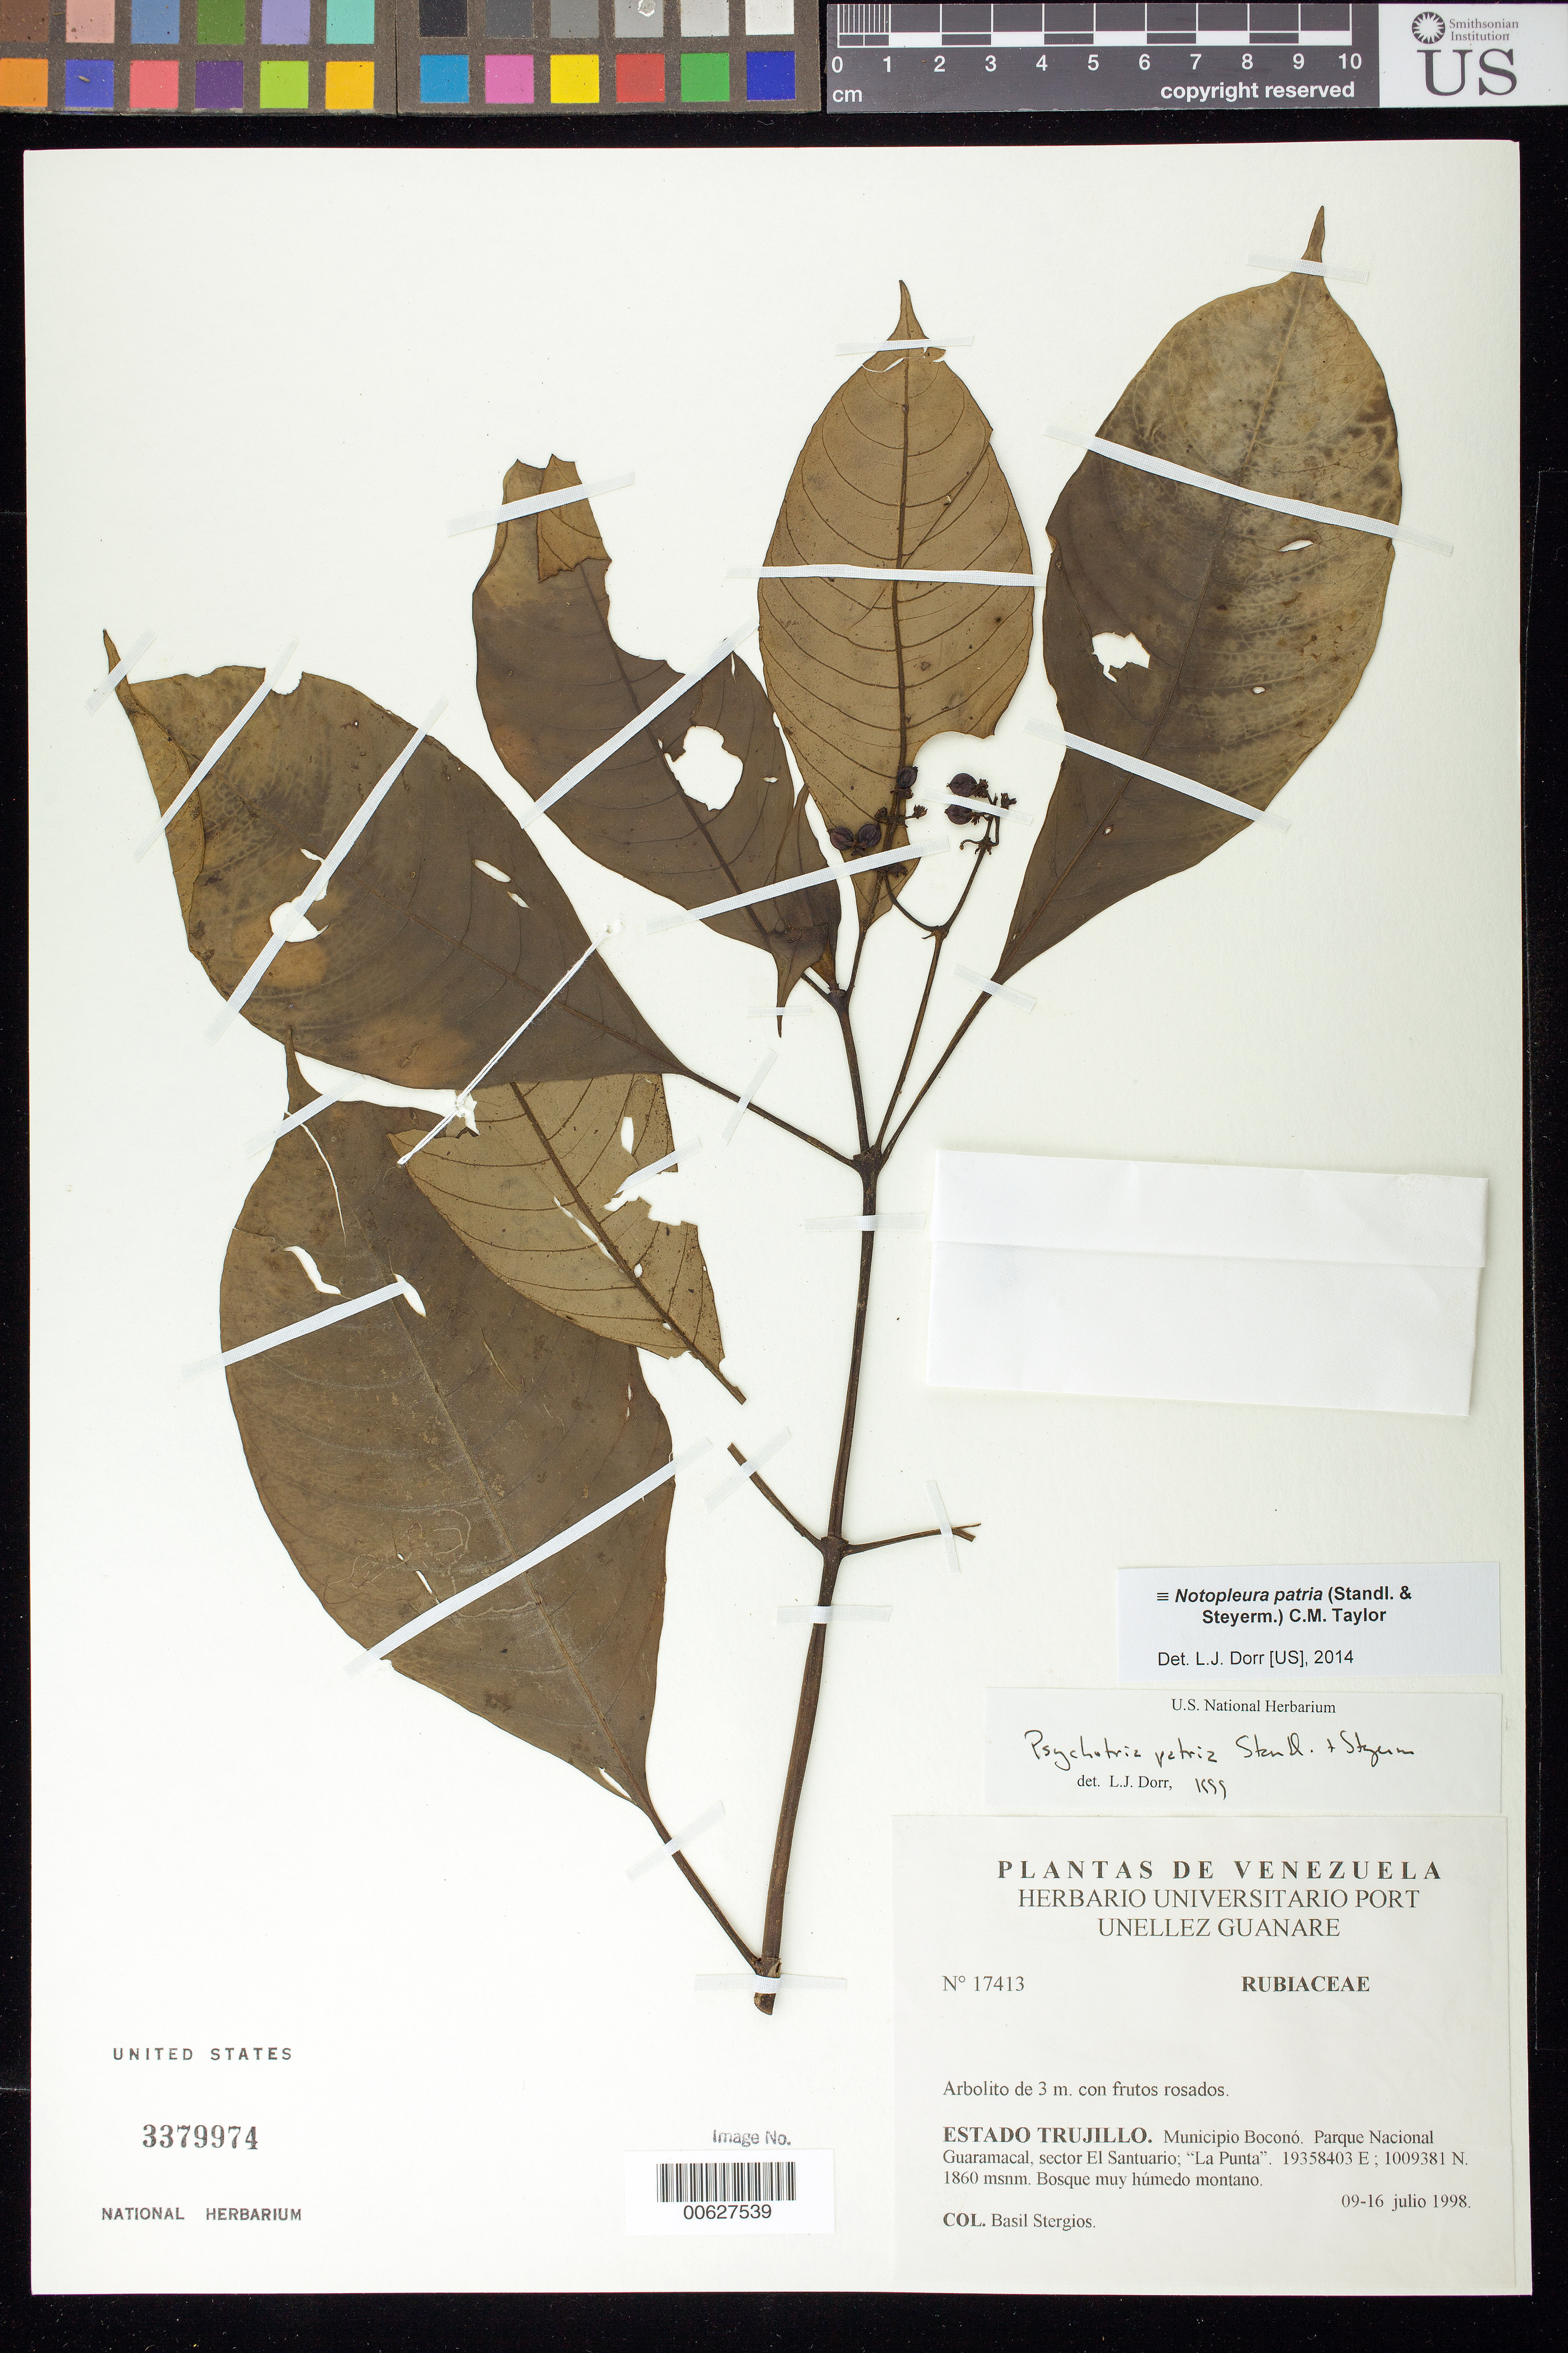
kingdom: Plantae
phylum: Tracheophyta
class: Magnoliopsida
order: Gentianales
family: Rubiaceae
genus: Notopleura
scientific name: Notopleura patria var. patria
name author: (Standl. & Steyerm.) C.M. Taylor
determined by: Dorr, L. J., (BOT), Smithsonian Institution - National Museum of Natural History (UNITED STATES)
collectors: B. G. Stergios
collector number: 17413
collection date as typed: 09 Jul 1998 to 16 Jul 1998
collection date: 1998-07-09/1998-07-16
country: Venezuela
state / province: Trujillo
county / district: Boconó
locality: Parque Nacional Guaramacal, Sector El Santuario, La Punta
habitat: Bosque muy húmedo montano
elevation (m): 1860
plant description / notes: PORT, US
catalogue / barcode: US 3379974